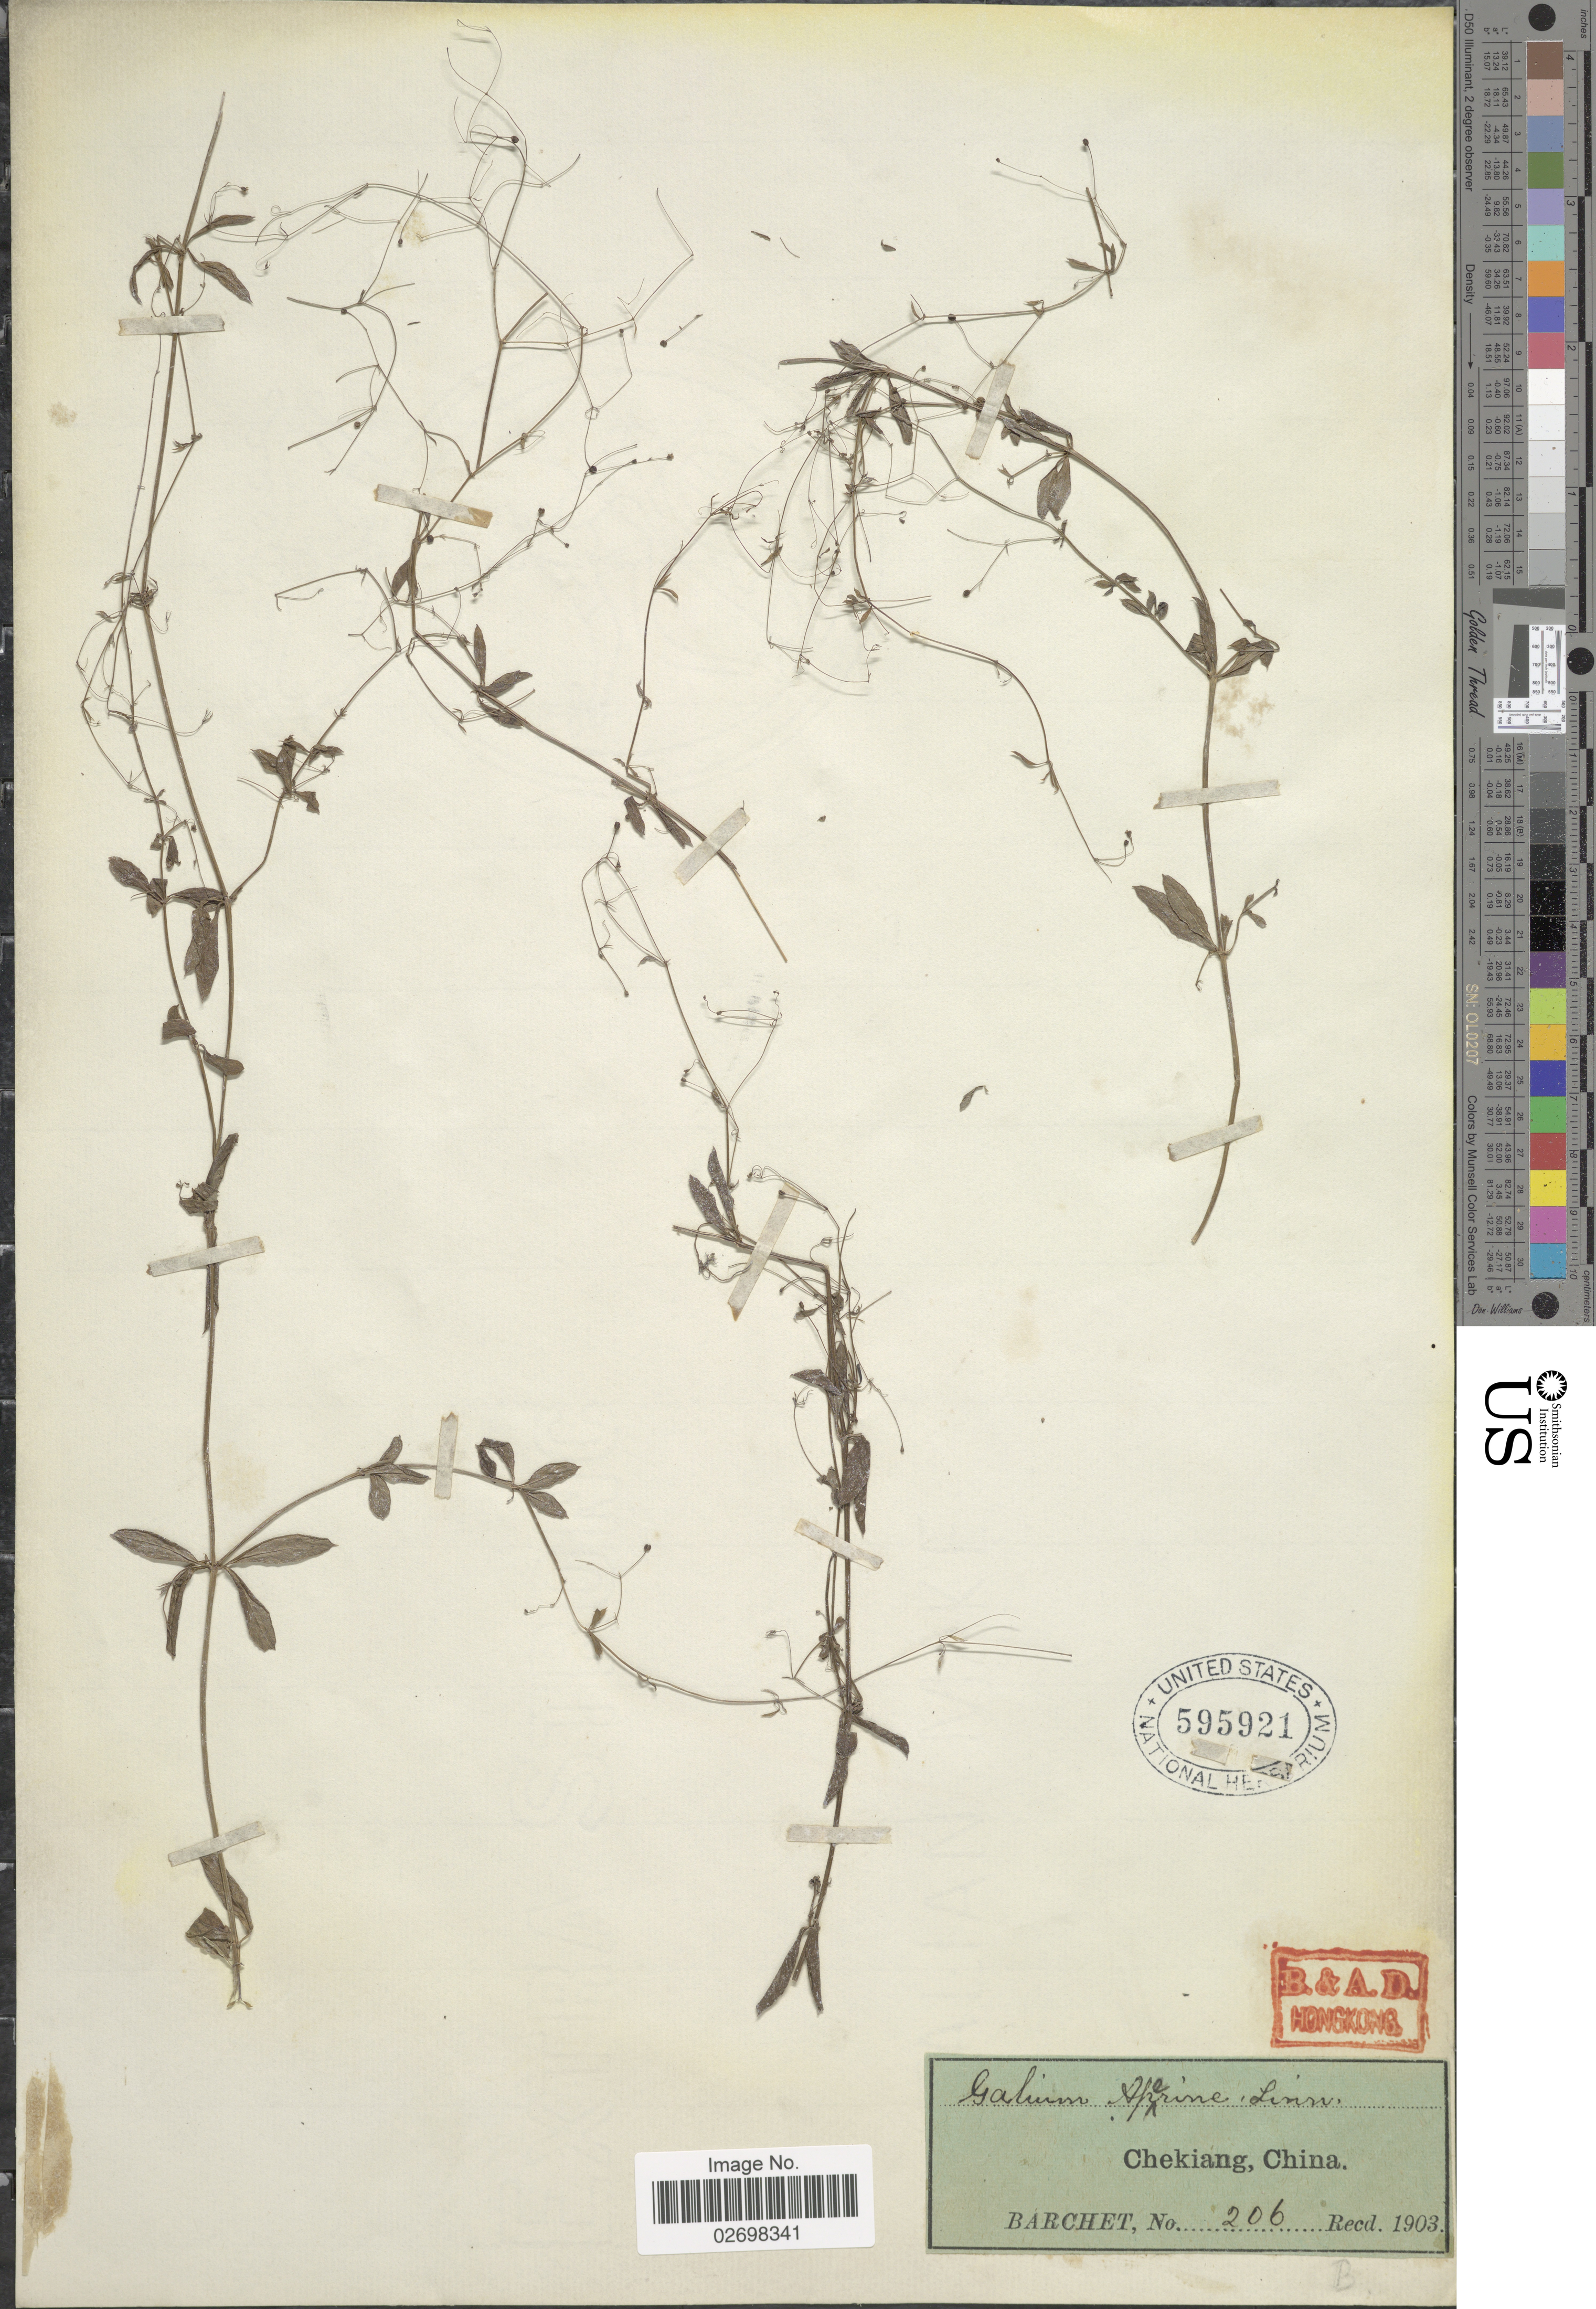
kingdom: Plantae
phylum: Tracheophyta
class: Magnoliopsida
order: Gentianales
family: Rubiaceae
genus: Galium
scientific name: Galium aparine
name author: L.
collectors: Barchet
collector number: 206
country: China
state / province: Zhejiang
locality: Chekiang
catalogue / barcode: US 595921